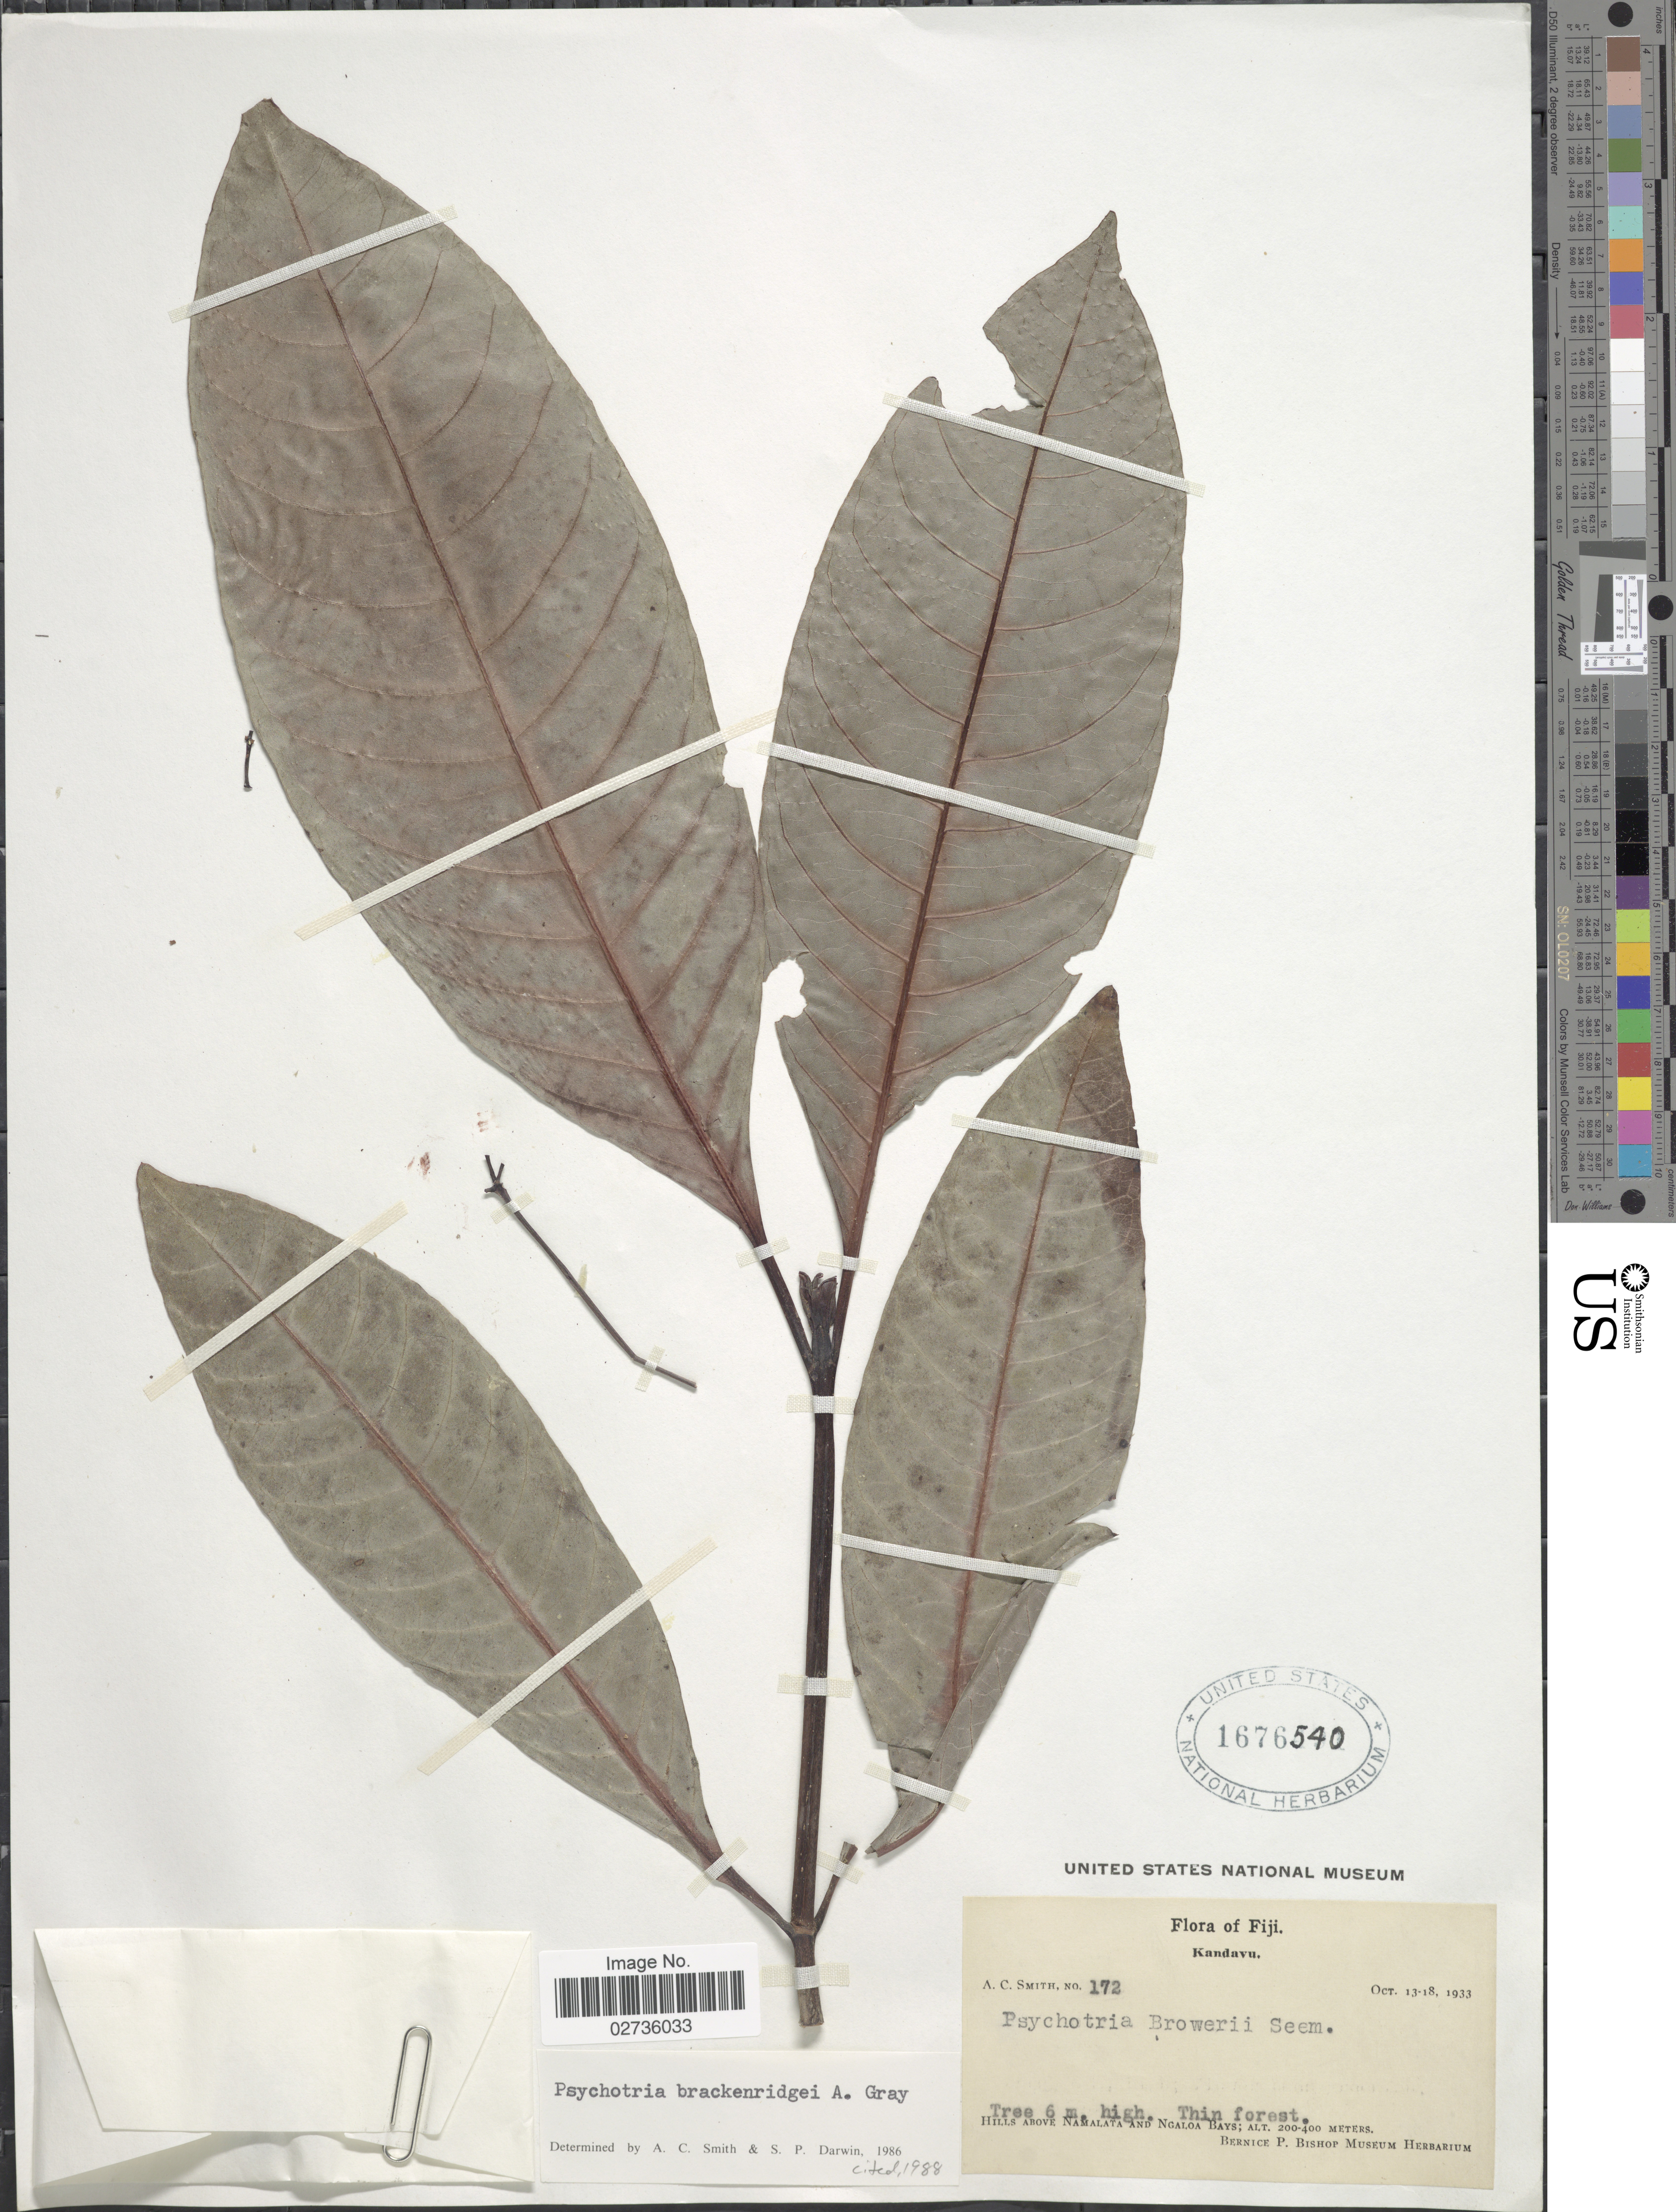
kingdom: Plantae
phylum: Tracheophyta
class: Magnoliopsida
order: Gentianales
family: Rubiaceae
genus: Psychotria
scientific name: Psychotria brackenridgei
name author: A. Gray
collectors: A. C. Smith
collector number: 172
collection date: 1933-10-13/1933-10-18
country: Fiji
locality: Kandavu. Hills above Namalata and Ngaloa Bays.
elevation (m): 200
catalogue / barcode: US 1676540